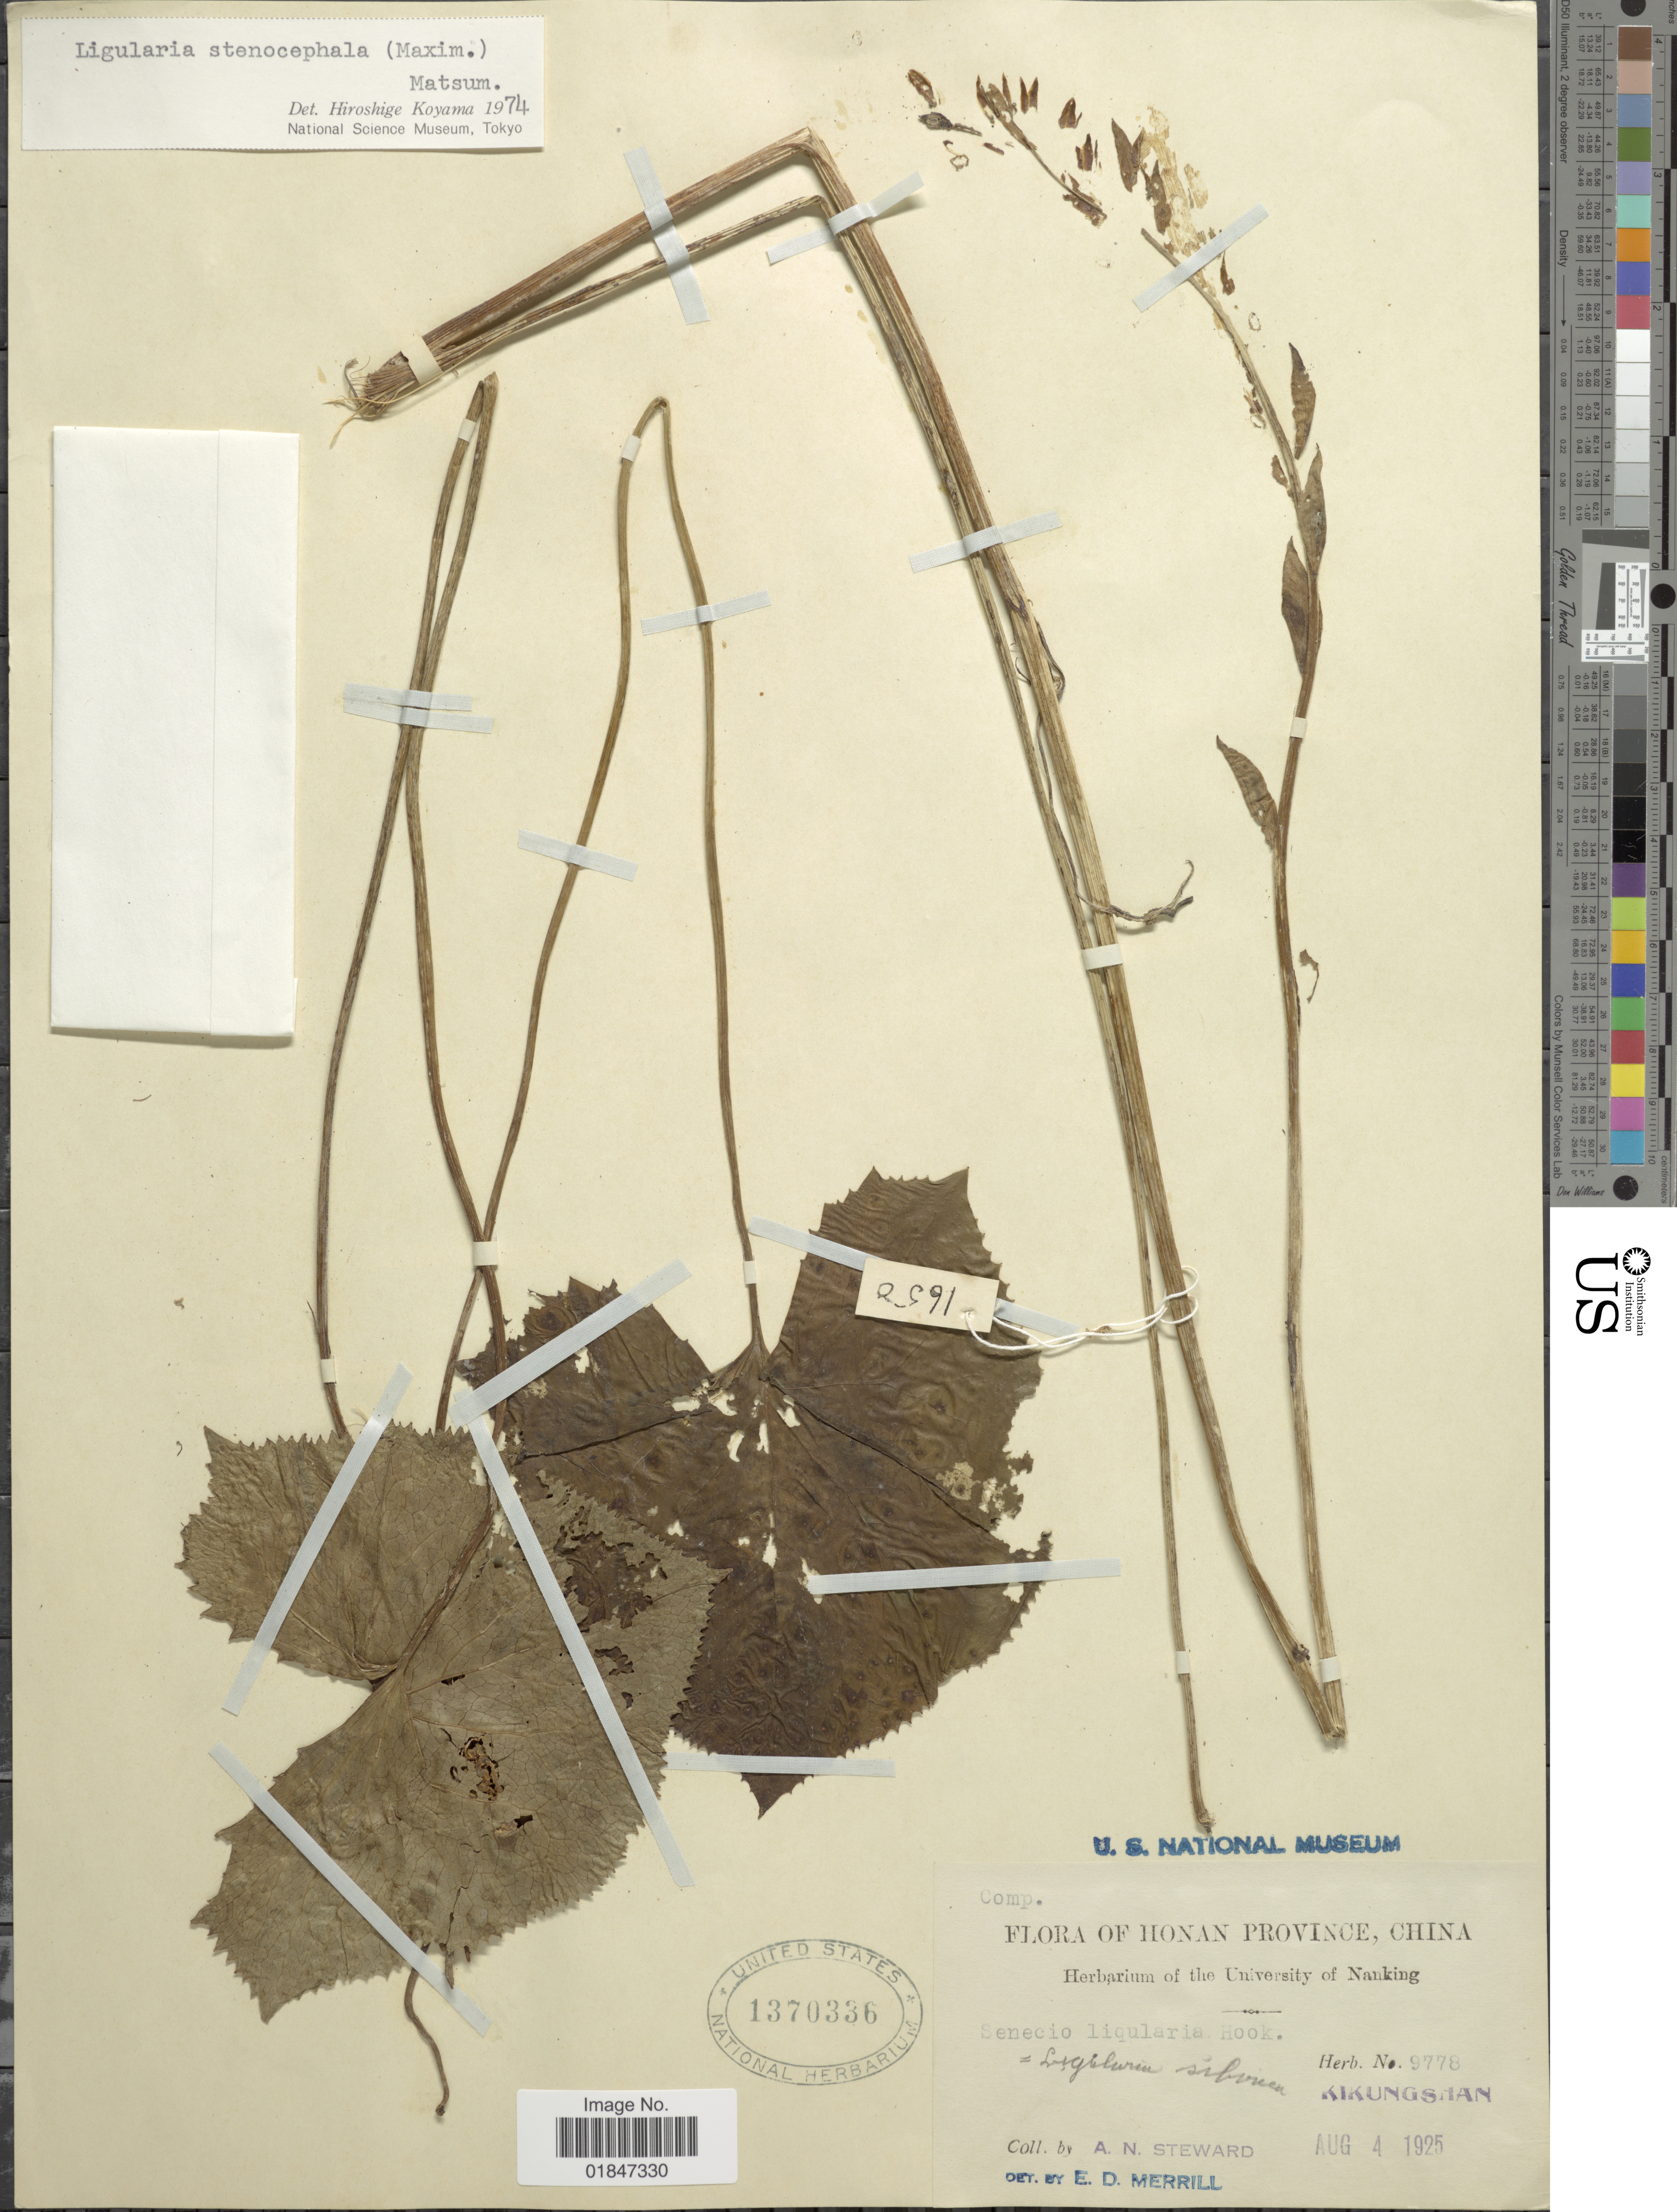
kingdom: Plantae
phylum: Tracheophyta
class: Magnoliopsida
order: Asterales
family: Asteraceae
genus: Pojarkovia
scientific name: Pojarkovia pojarkovae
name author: (Schischk.) Greuter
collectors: A. N. Steward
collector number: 9778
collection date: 1925-08-04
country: China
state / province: Henan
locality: Kikungshan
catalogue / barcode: US 1370336